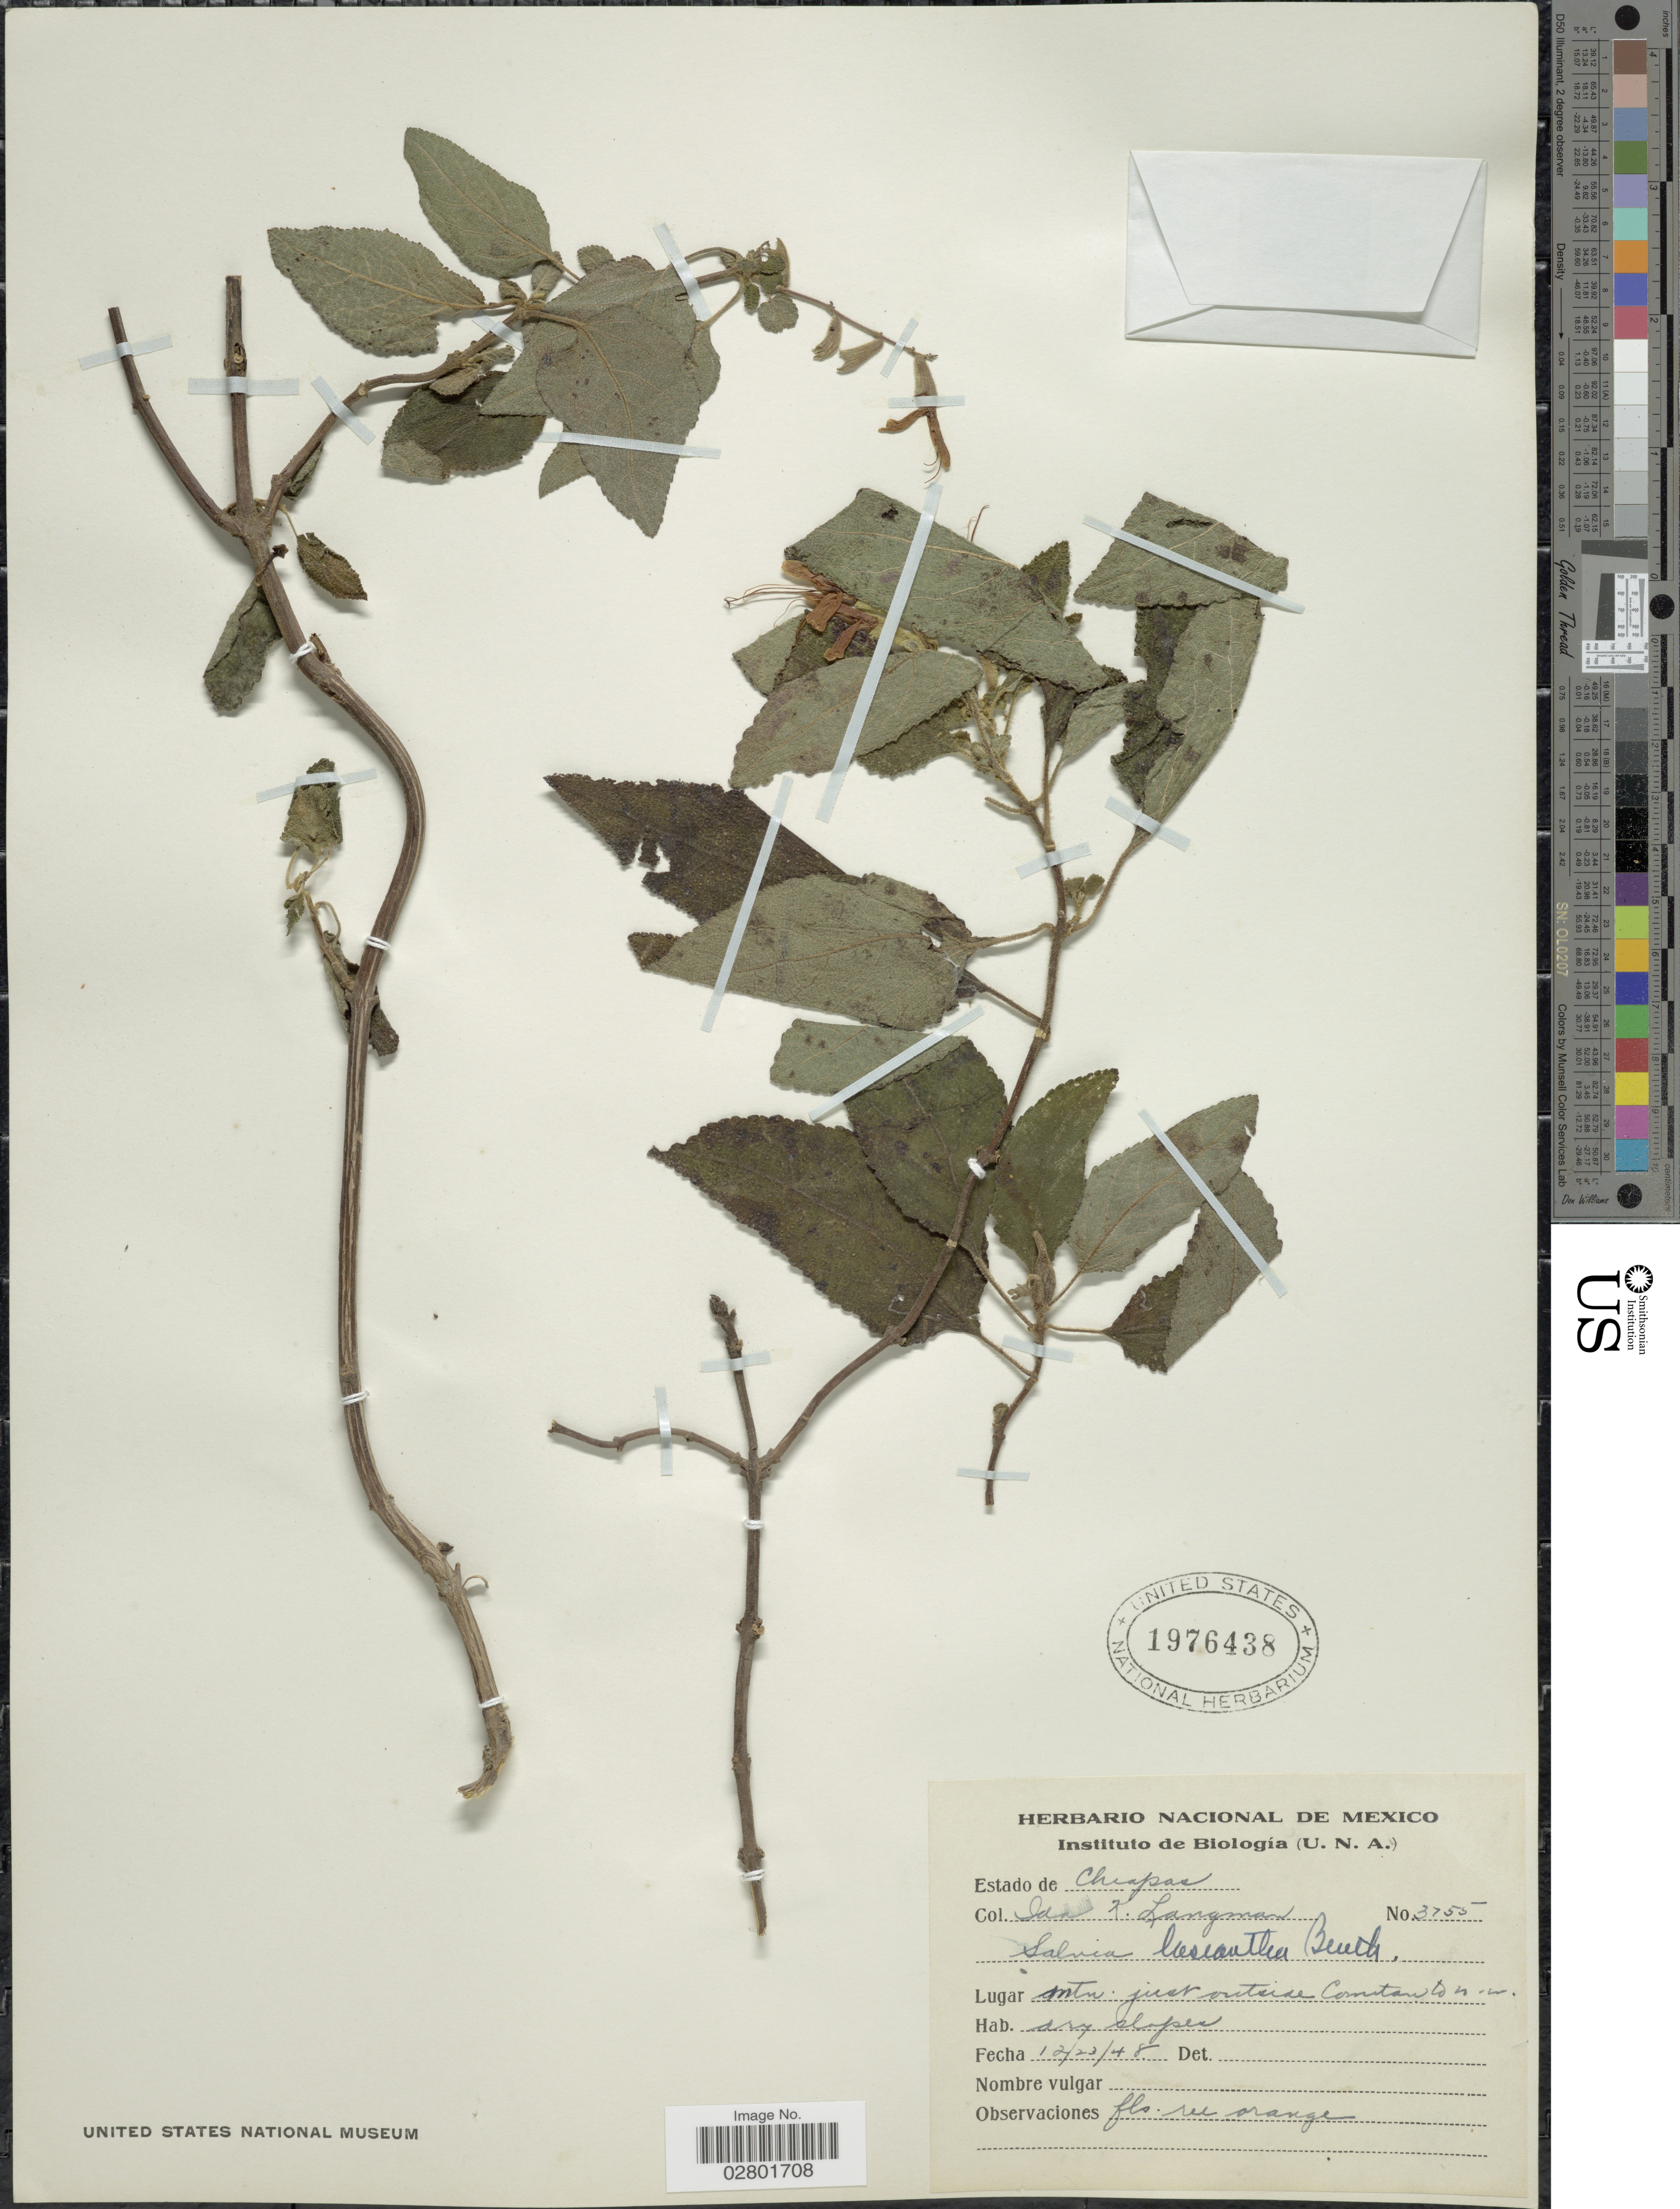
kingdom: Plantae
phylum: Tracheophyta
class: Magnoliopsida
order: Lamiales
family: Lamiaceae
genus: Salvia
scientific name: Salvia lasiantha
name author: Benth.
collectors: I. K. Langman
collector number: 3755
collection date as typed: Transcribed d/m/y: 23/12/48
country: Mexico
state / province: Chiapas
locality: Mtn. just outside Comitan to N.W.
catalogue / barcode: US 1976438